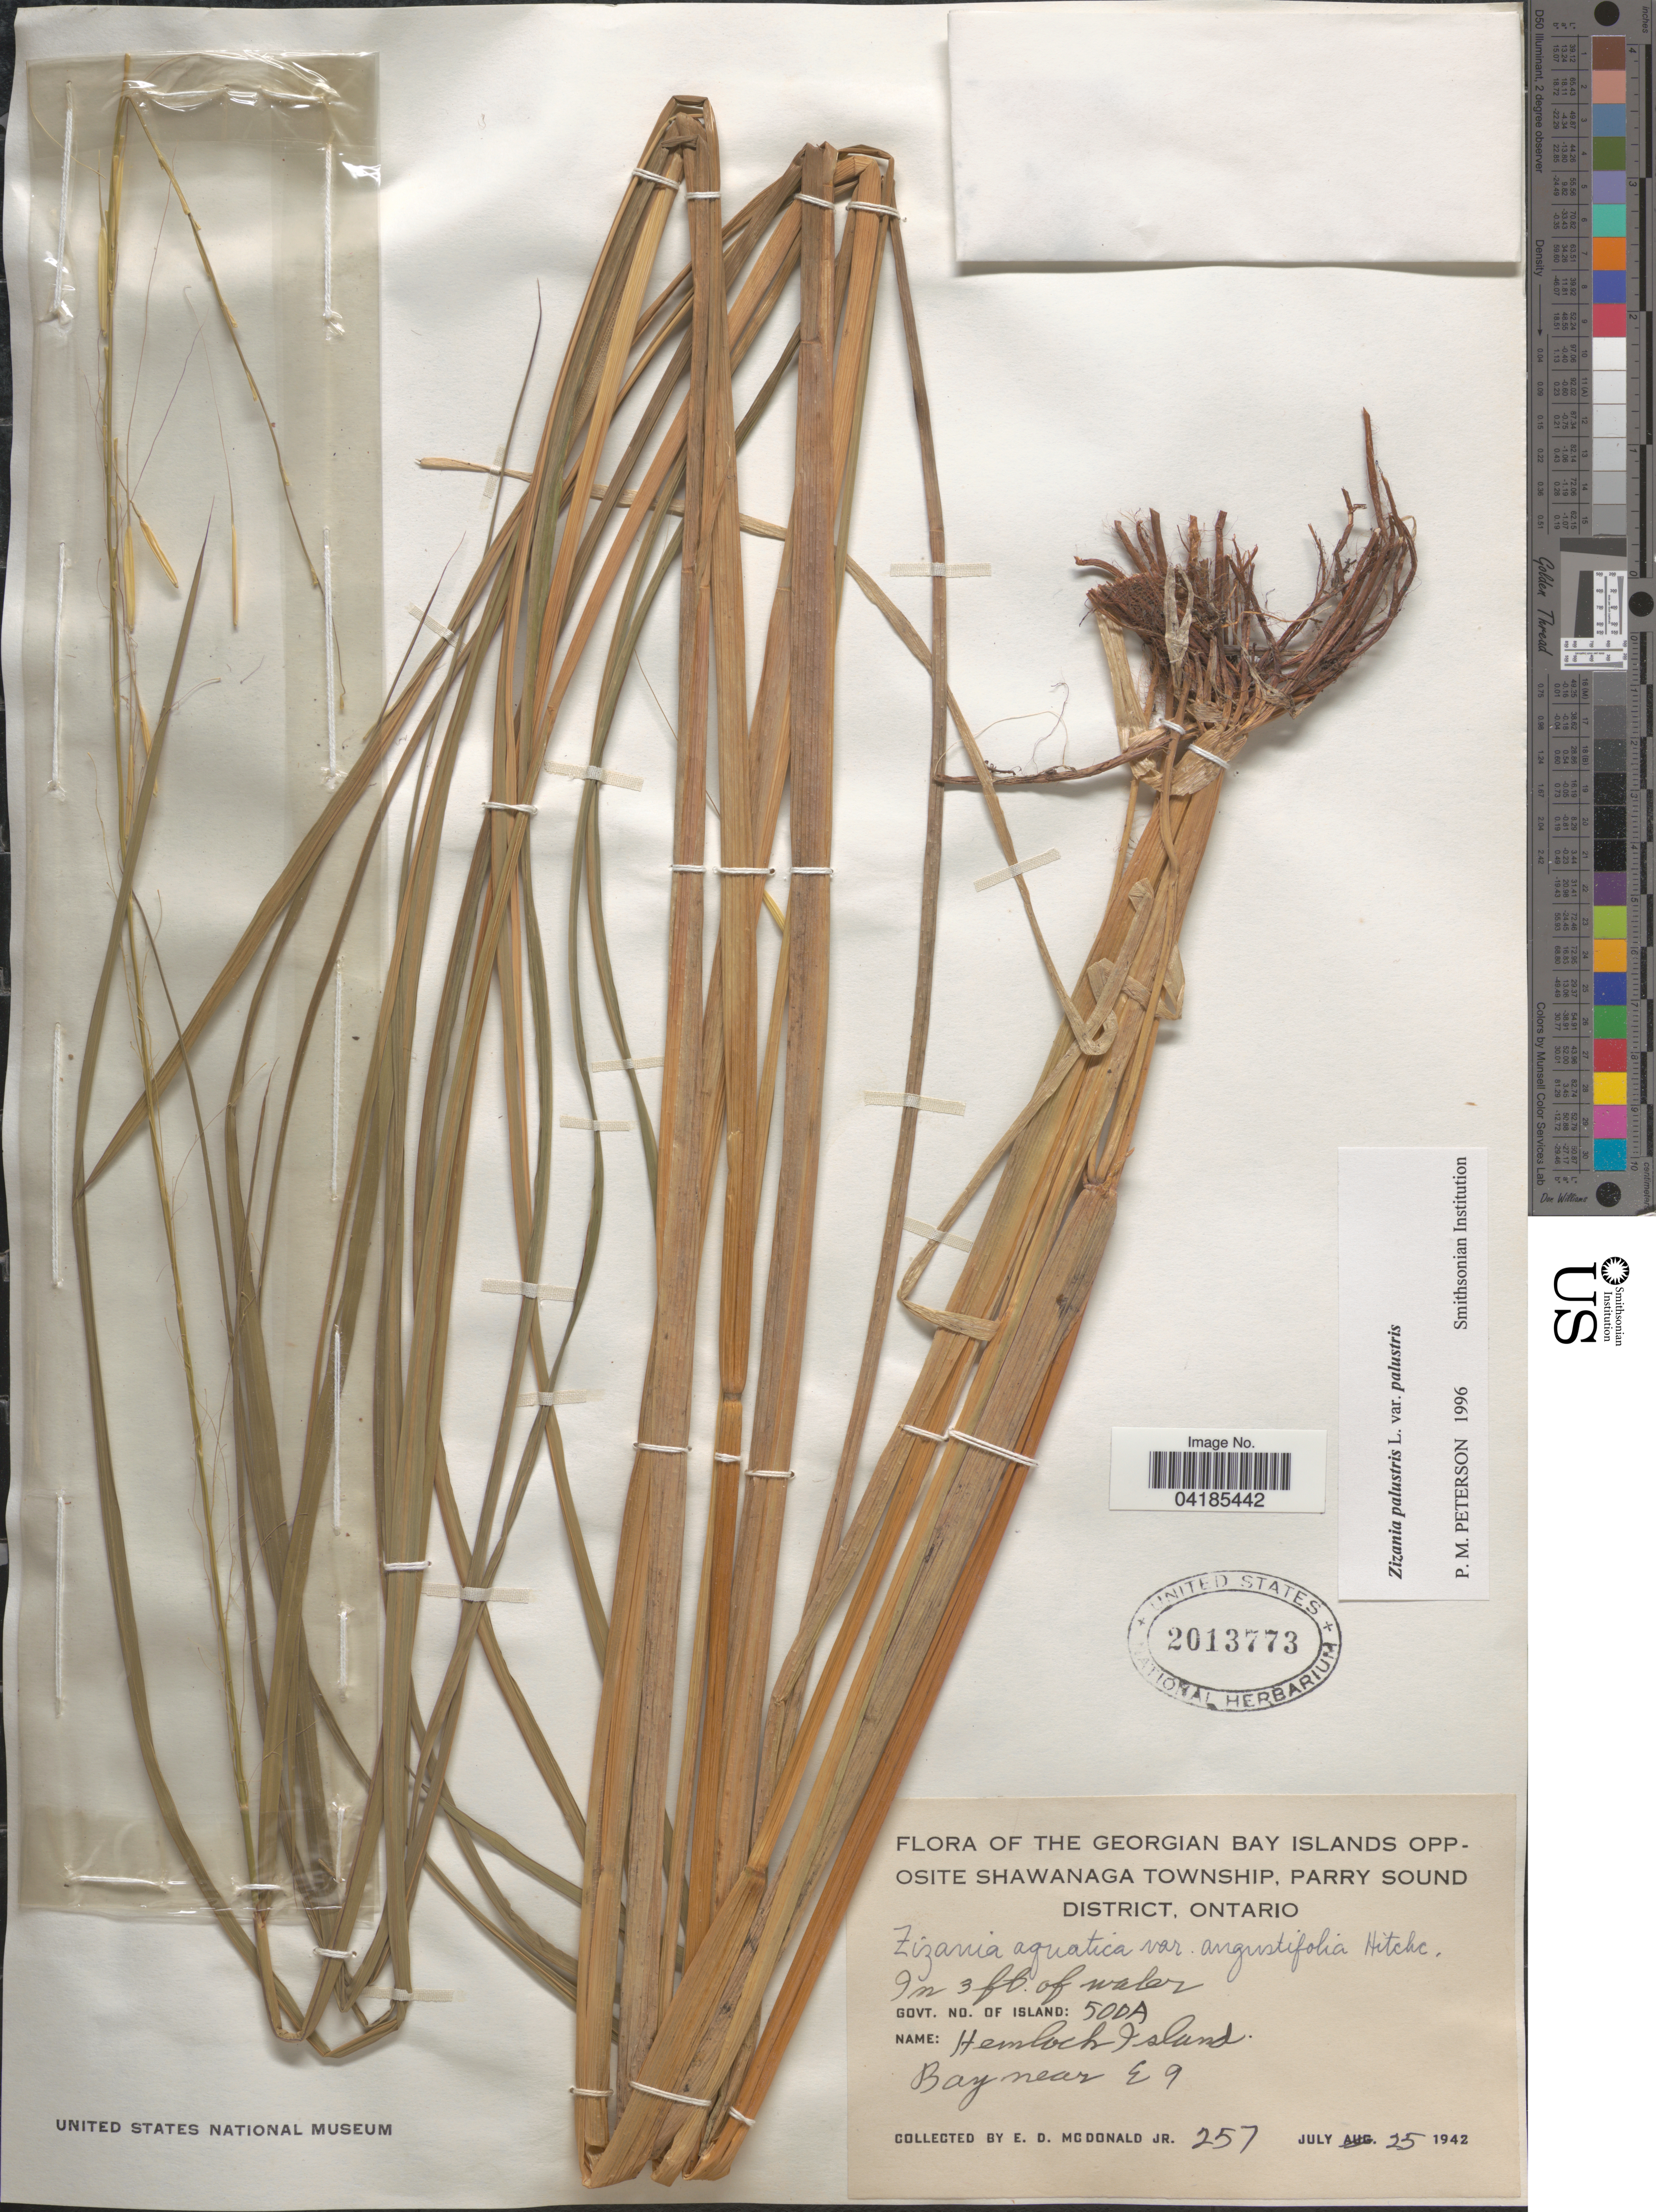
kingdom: Plantae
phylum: Tracheophyta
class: Liliopsida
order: Poales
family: Poaceae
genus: Zizania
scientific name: Zizania palustris var. palustris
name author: L.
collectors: E. D. McDonald Jr.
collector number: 257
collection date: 1942-07-25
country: Canada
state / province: Ontario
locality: The Georgian Bay Islands opposite Shawanaga Township, Parry Sound District. Govt. No. of Island: 500A. Hemlock Island. Bay near E9.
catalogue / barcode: US 2013773